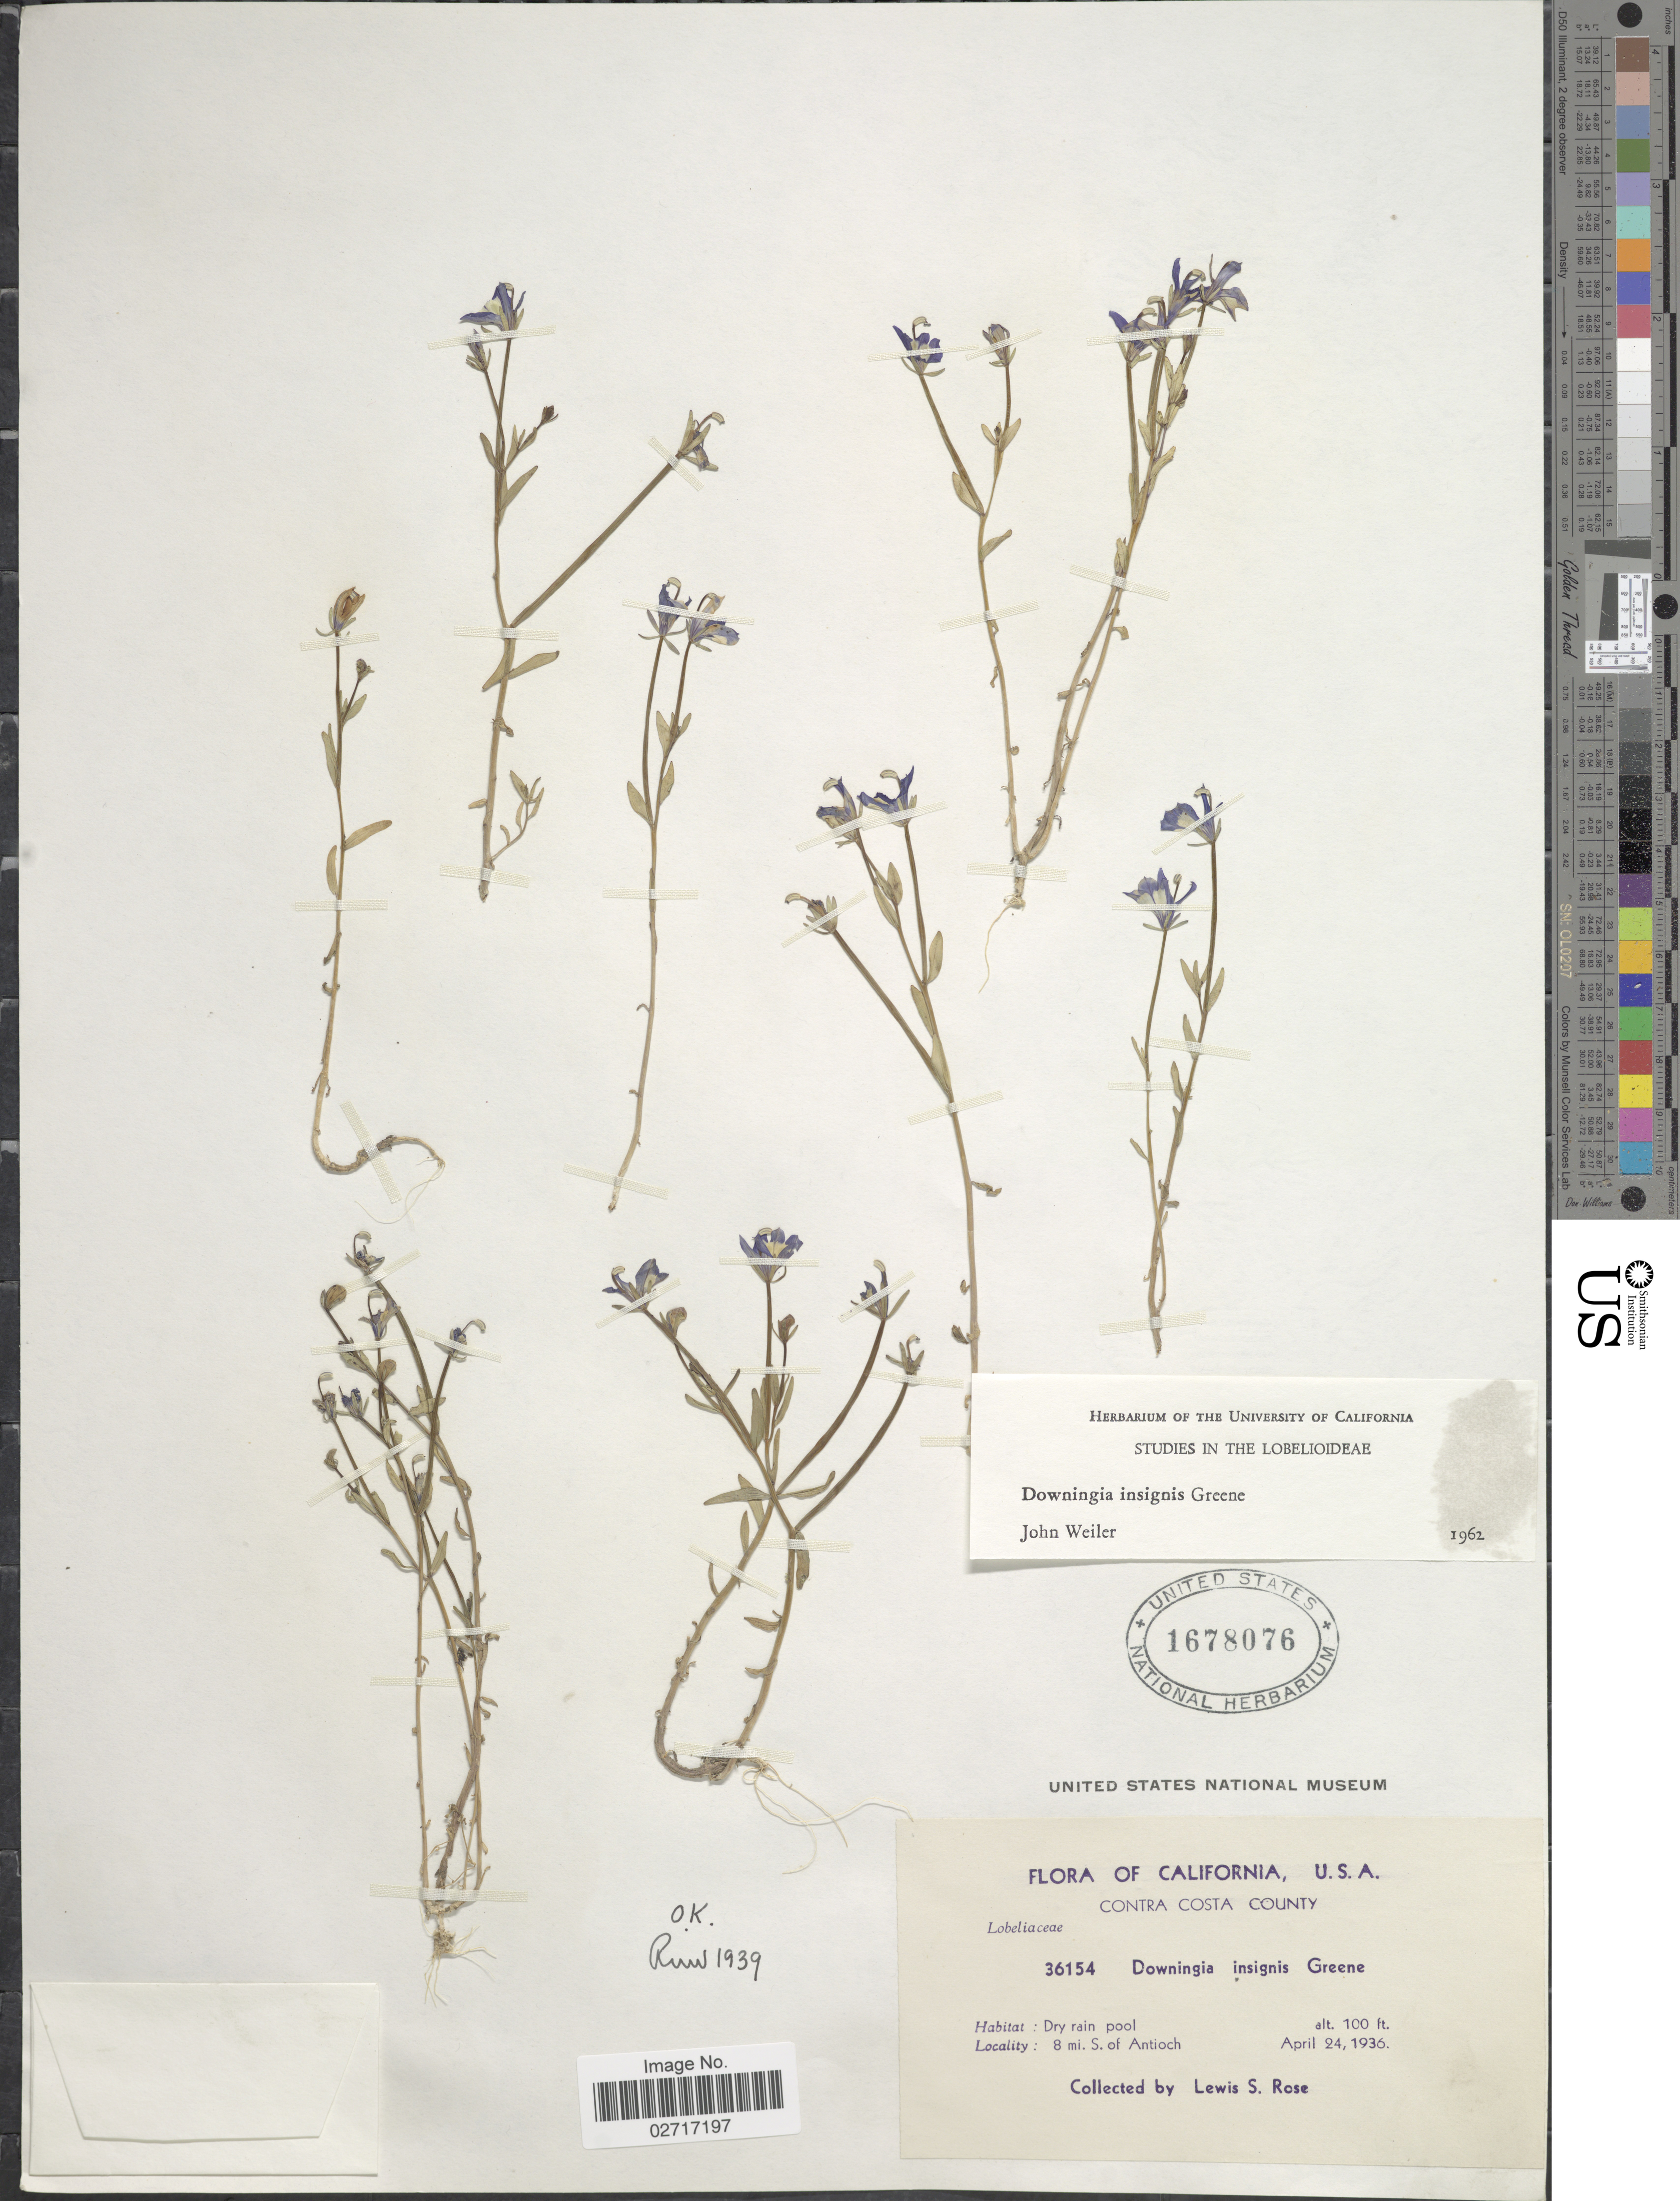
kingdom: Plantae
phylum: Tracheophyta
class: Magnoliopsida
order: Asterales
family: Campanulaceae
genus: Downingia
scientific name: Downingia insignis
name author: Greene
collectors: L. S. Rose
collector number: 36154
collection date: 1936-04-24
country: United States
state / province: California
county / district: Contra Costa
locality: Contra Costa County, 8 mi. S. of Antioch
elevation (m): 30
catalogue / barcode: US 1678076